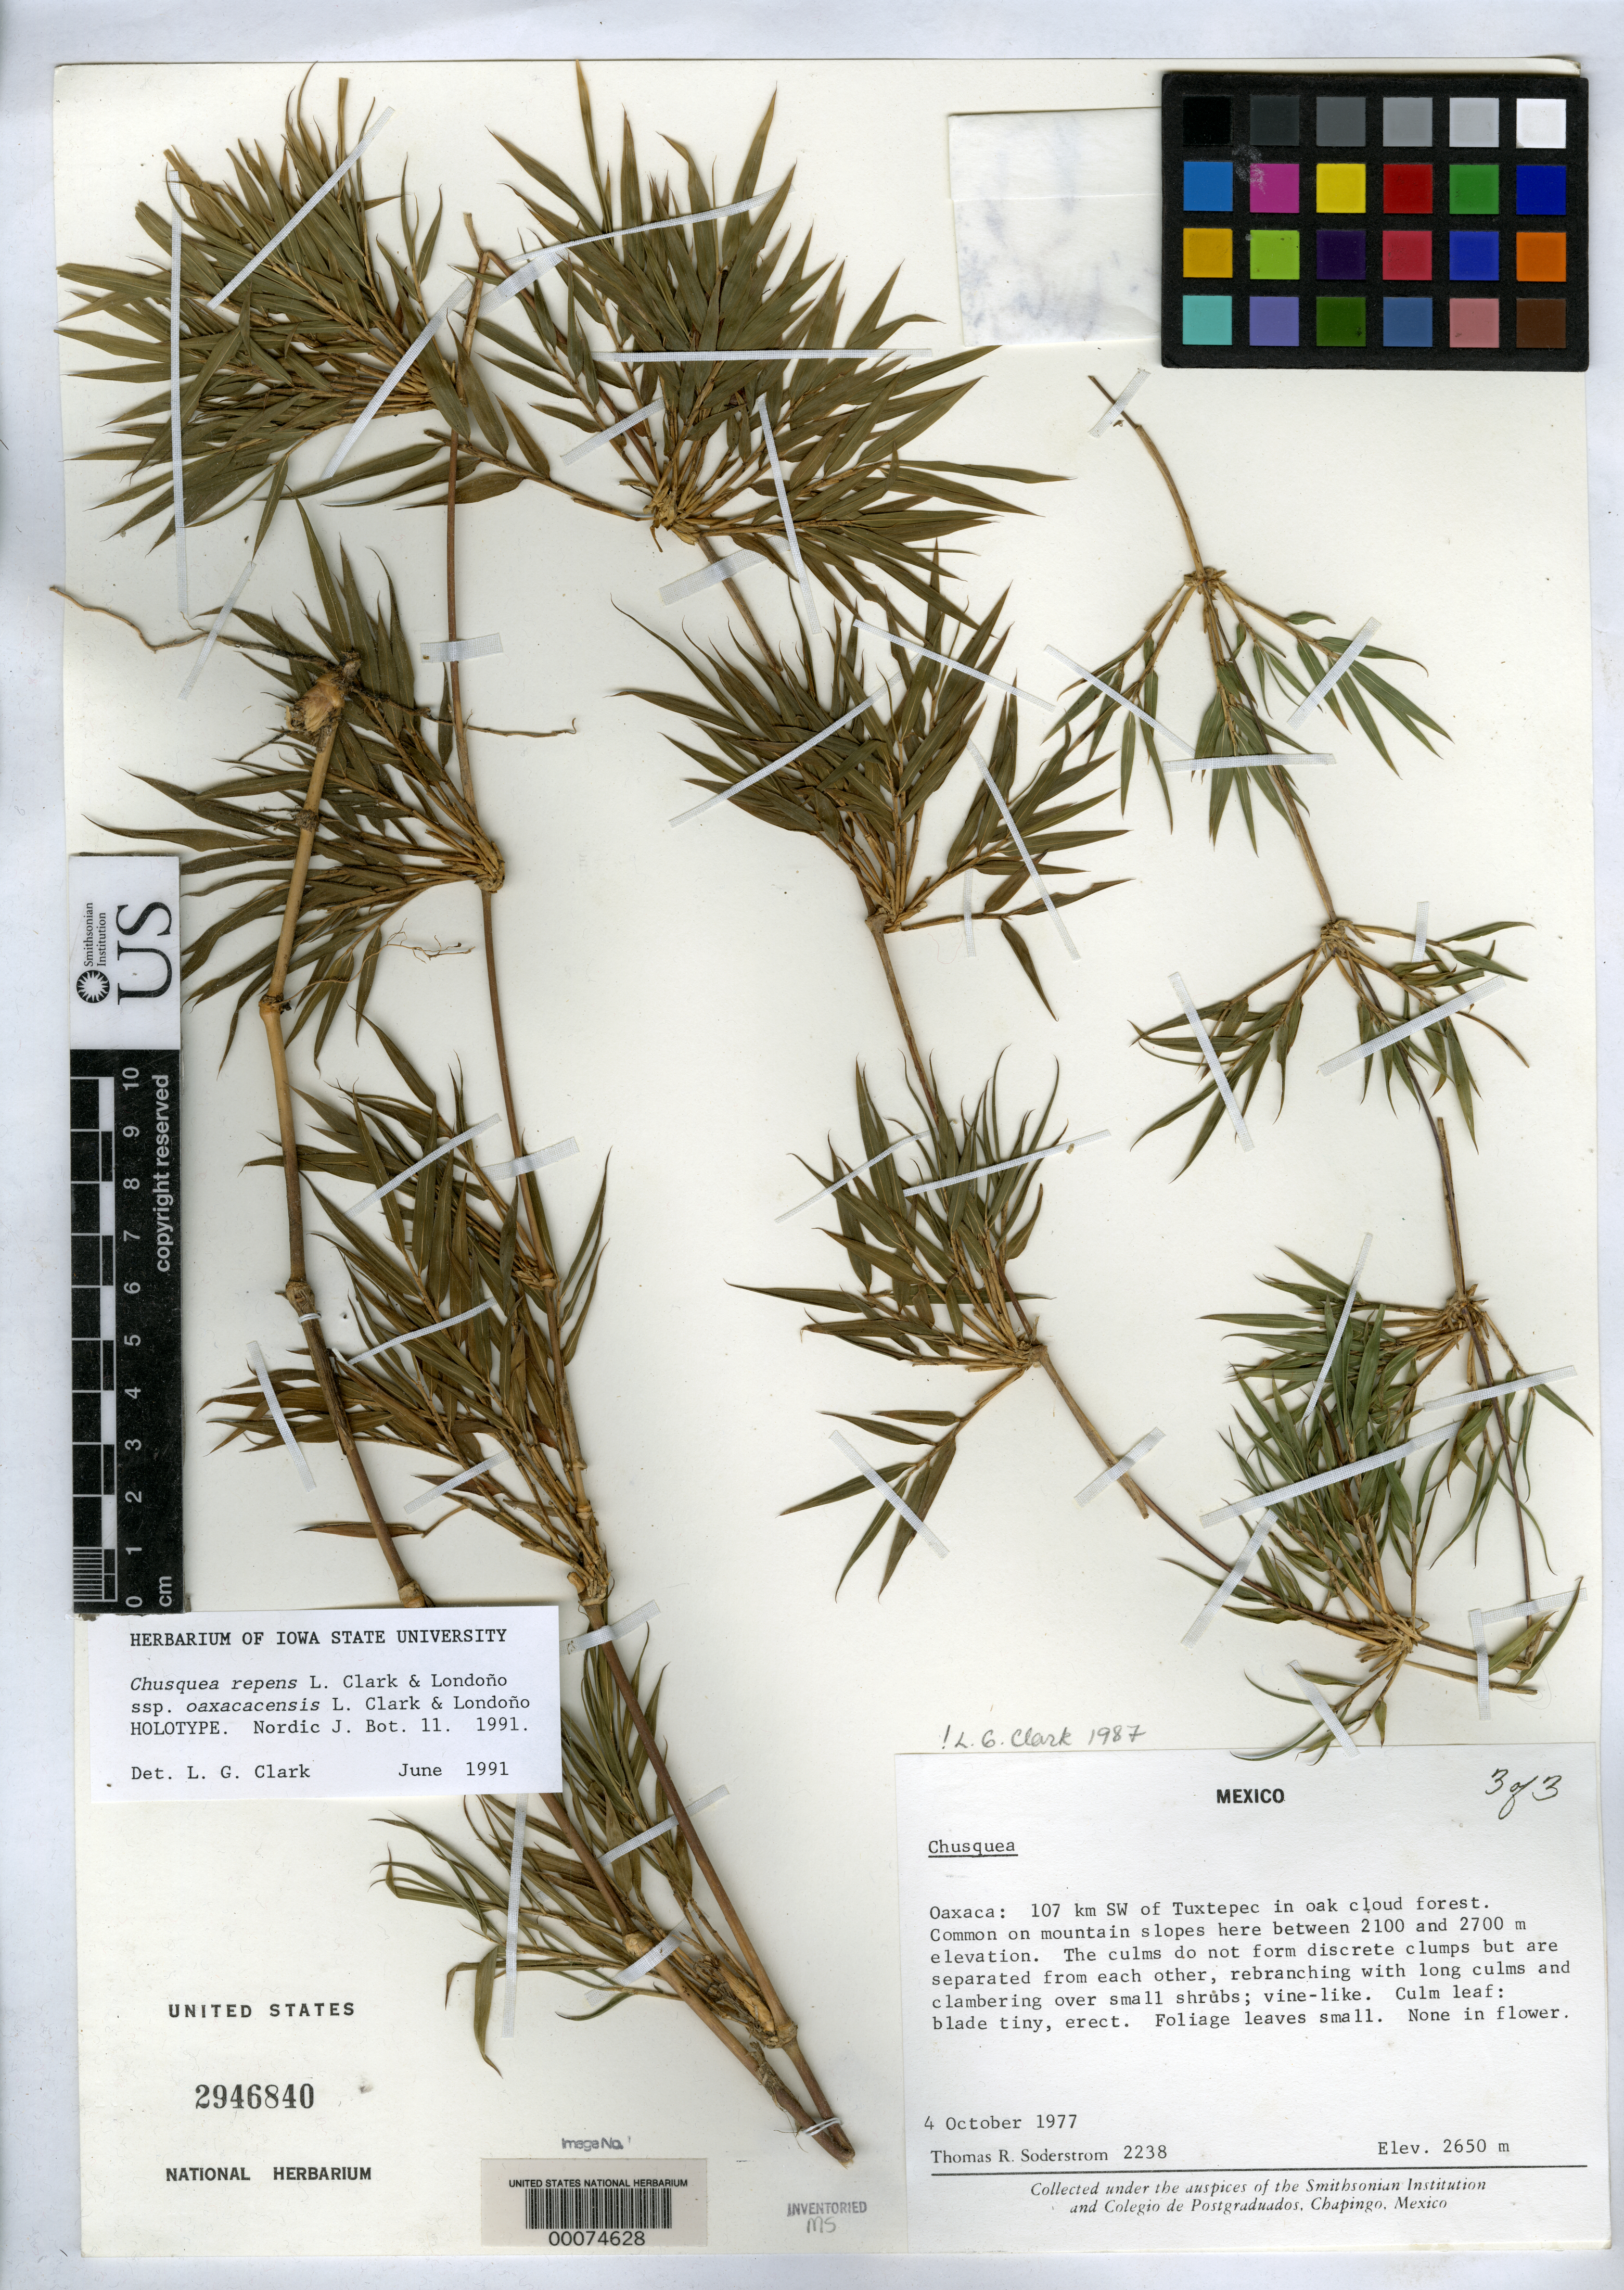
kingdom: Plantae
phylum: Tracheophyta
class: Liliopsida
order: Poales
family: Poaceae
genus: Chusquea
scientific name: Chusquea repens subsp. oaxacacensis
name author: L.G. Clark & Londoño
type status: Holotype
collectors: T. R. Soderstrom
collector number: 2238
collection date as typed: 04 Oct 1977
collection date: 1977-10-04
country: Mexico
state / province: Oaxaca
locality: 107 km SW of Tuxtepec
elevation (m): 2100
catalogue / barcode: US 2946840